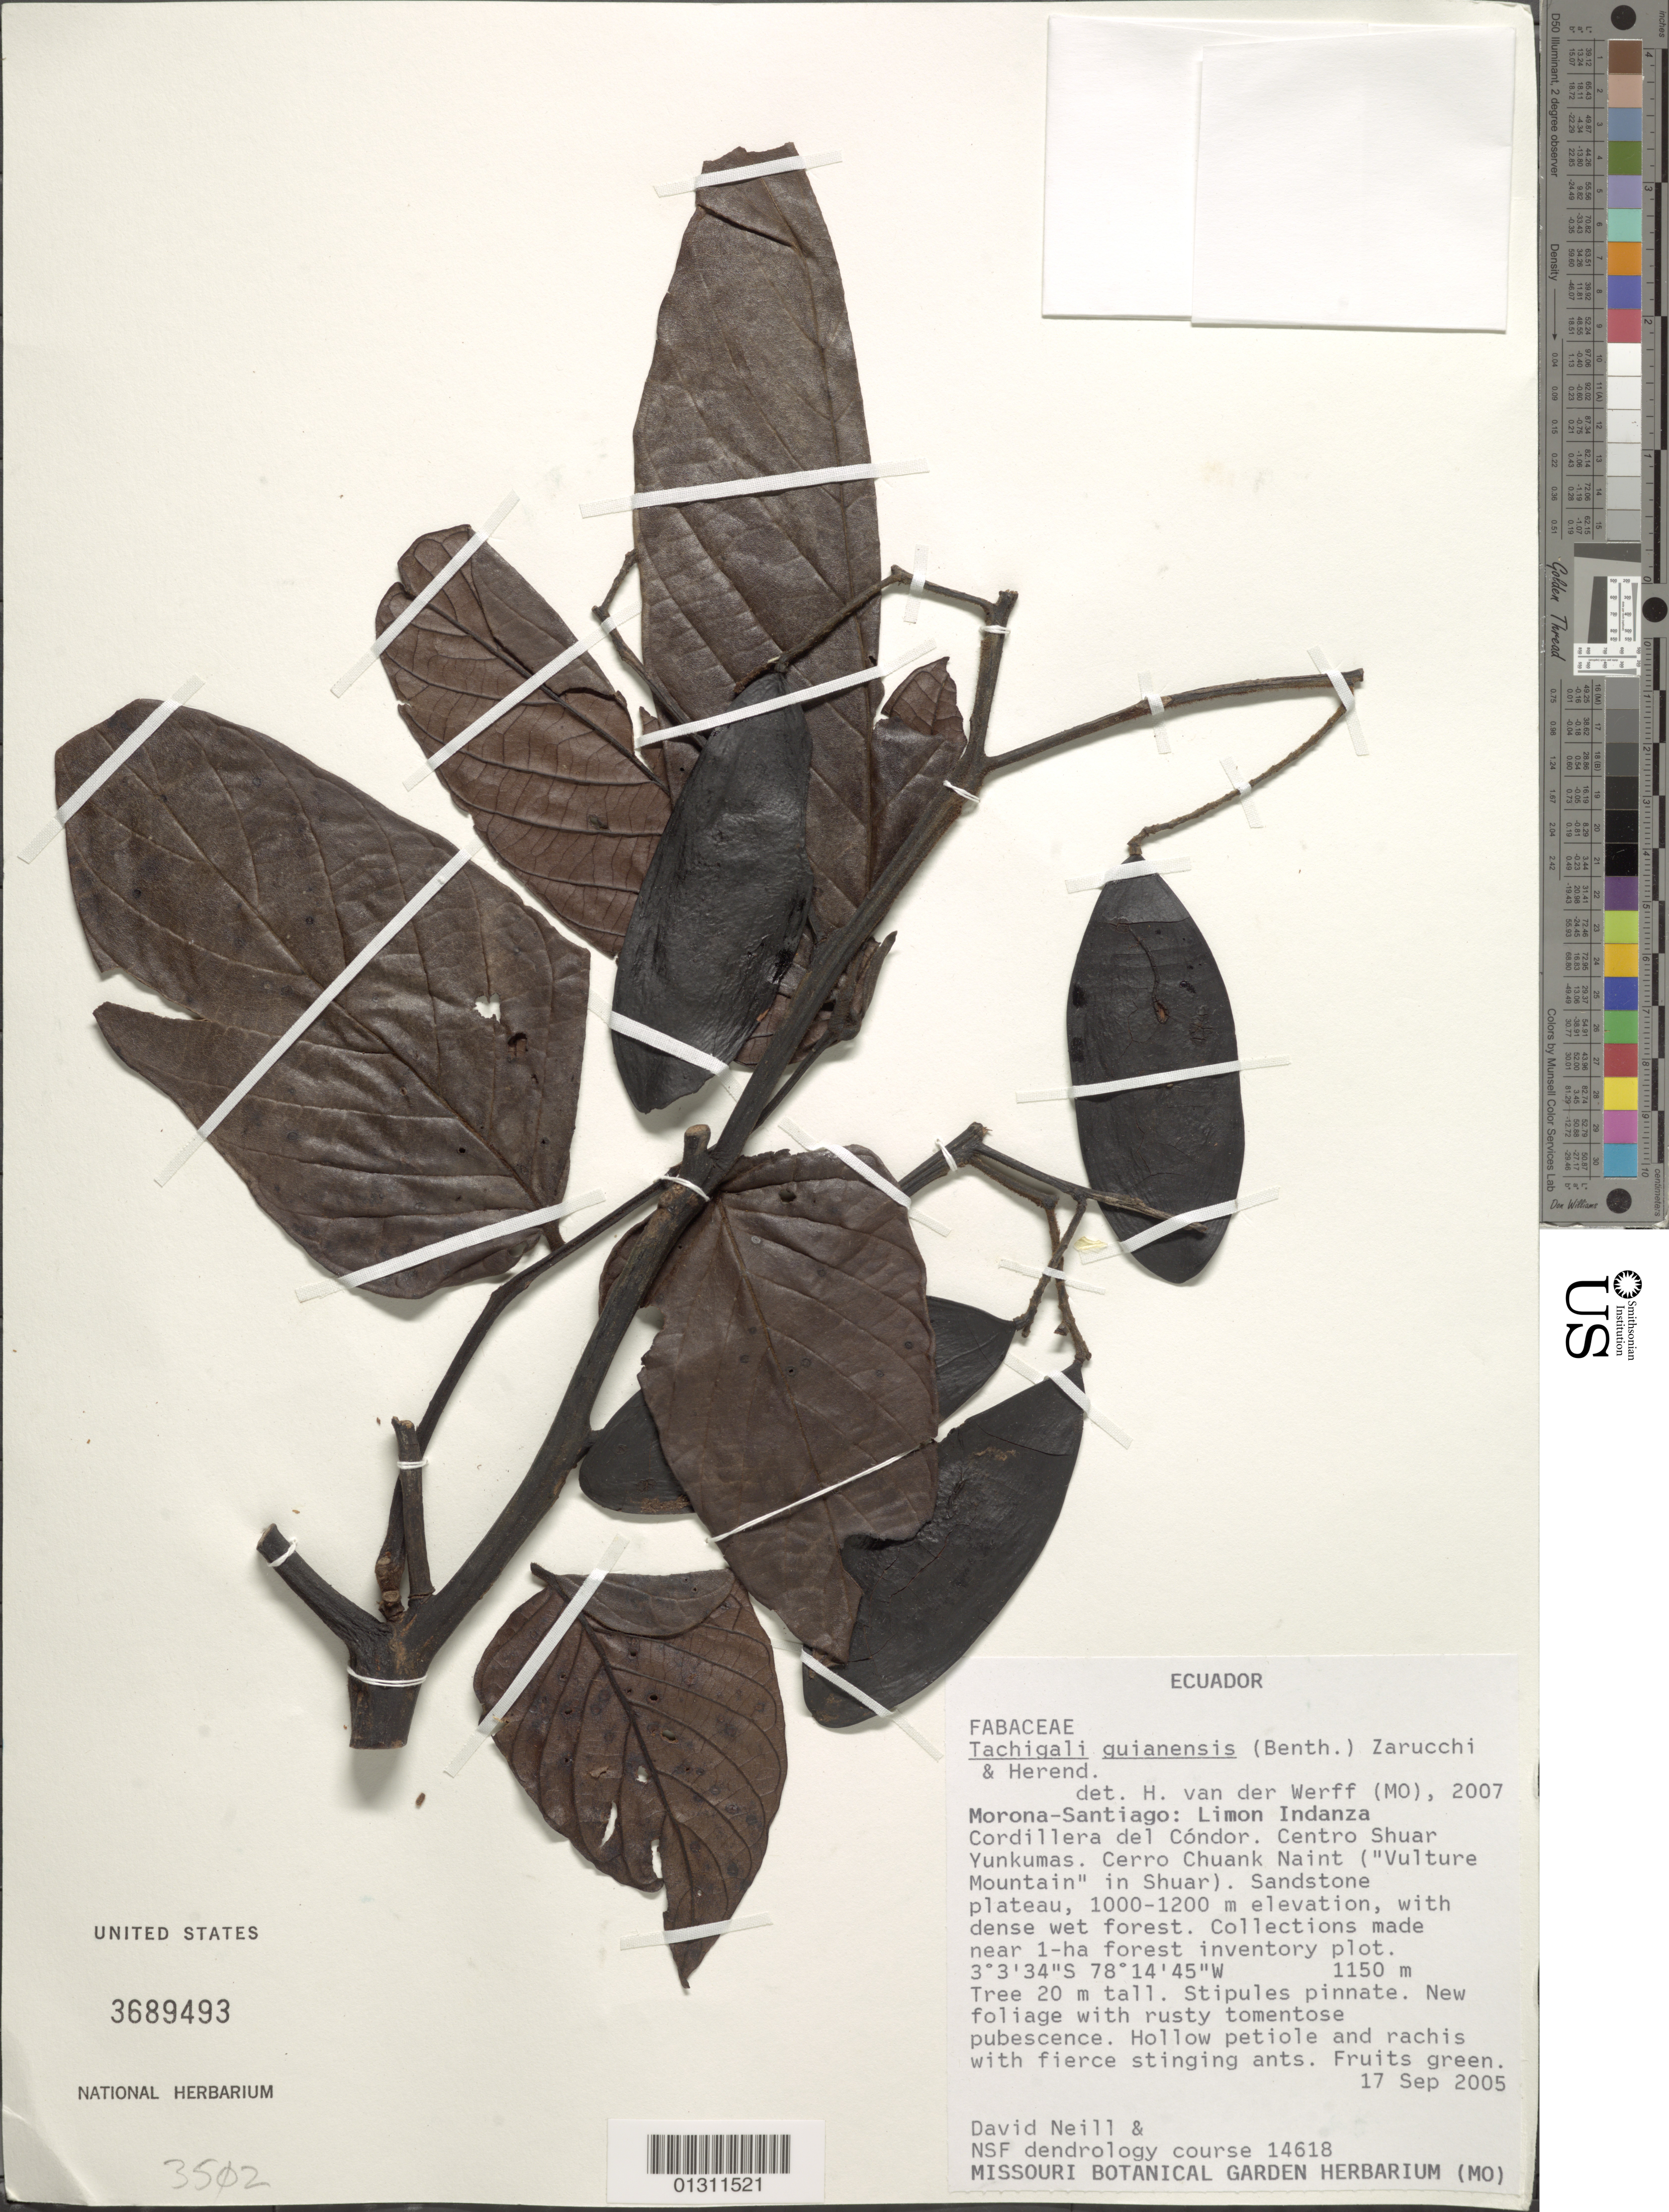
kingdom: Plantae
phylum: Tracheophyta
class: Magnoliopsida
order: Fabales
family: Fabaceae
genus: Tachigali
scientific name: Tachigali guianensis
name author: (Benth.) Zarucchi & Herend.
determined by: van der Werff, H.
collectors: D. Neill & NSF Dendrology Course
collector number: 14618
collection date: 2005-09-17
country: Ecuador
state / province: Morona-Santiago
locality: Limon Indanza. Cordillera del Condor. Centro Shuar Yunkumas. Cerro Chuank Naint ("Vulture Mountain" in Shuar). Sandstone plateau. Near 1-ha forest inventory plot.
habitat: dense wet forest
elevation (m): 1150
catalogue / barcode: US 3689493